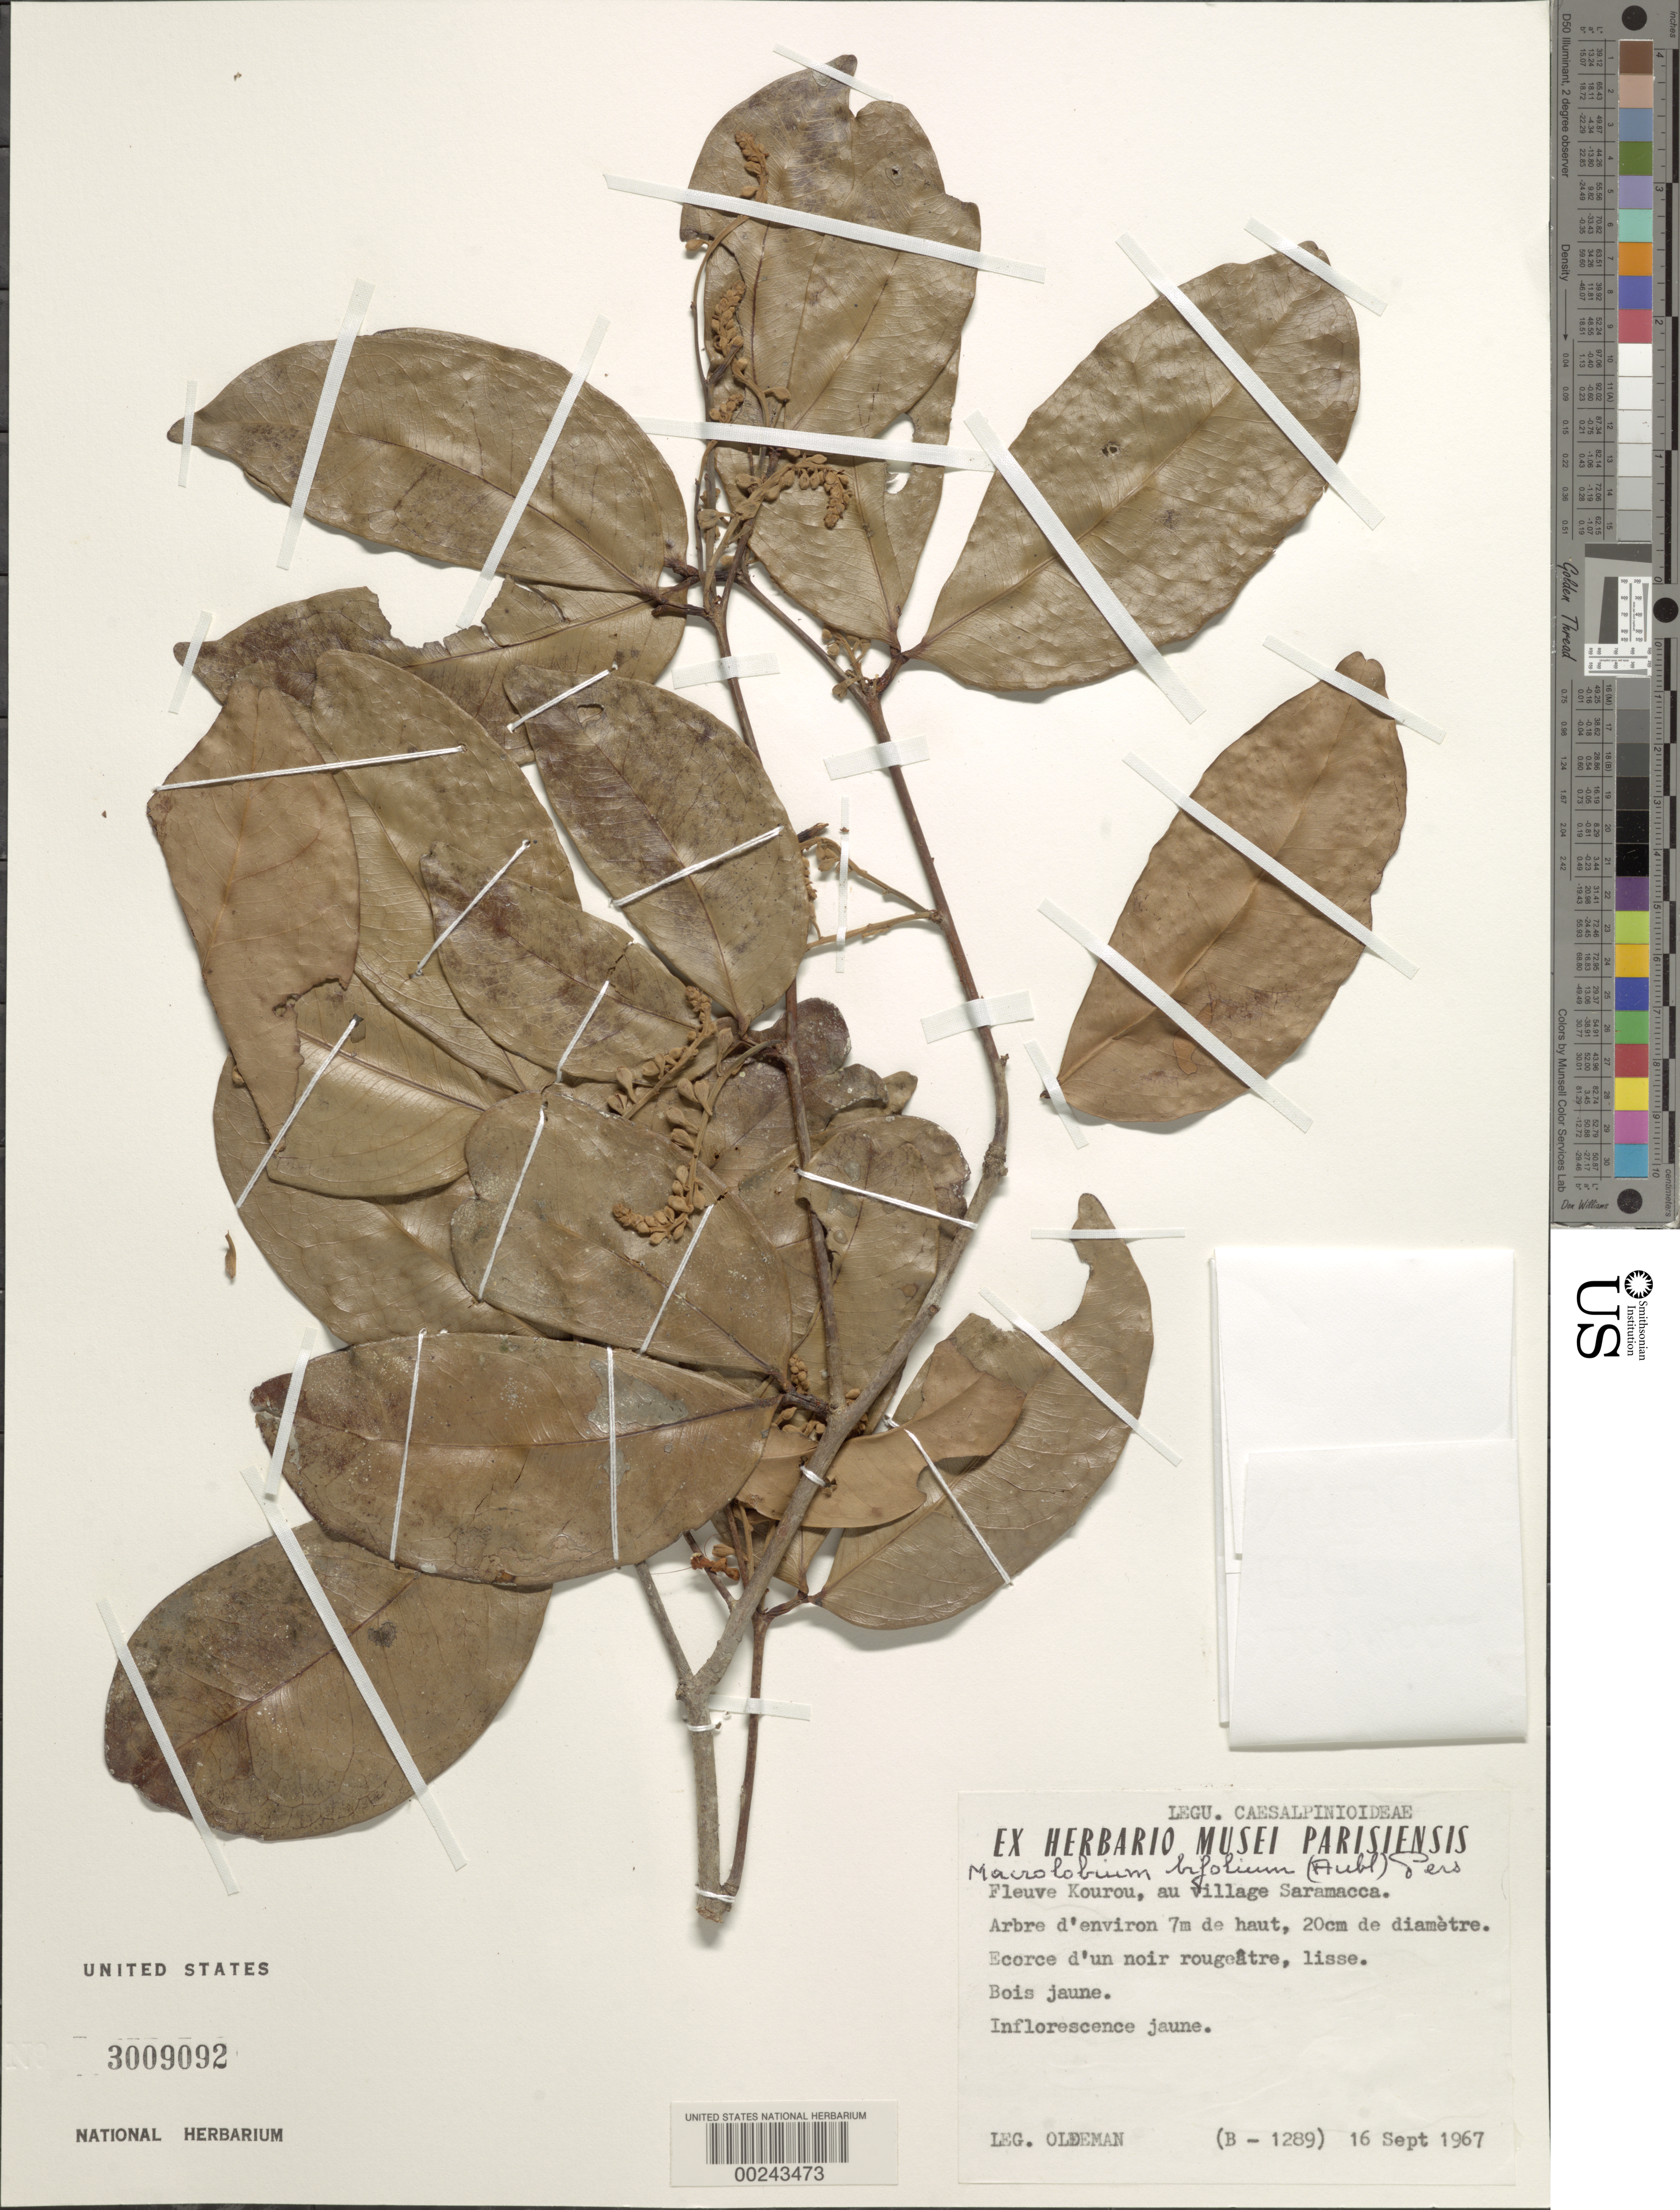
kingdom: Plantae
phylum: Tracheophyta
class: Magnoliopsida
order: Fabales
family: Fabaceae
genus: Macrolobium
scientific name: Macrolobium bifolium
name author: (Aubl.) Pers.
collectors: R. Oldeman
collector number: B-1289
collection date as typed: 16 Sep 1967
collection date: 1967-09-16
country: French Guiana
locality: Fleuve kourou, in the village of saramacca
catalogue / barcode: US 3009092